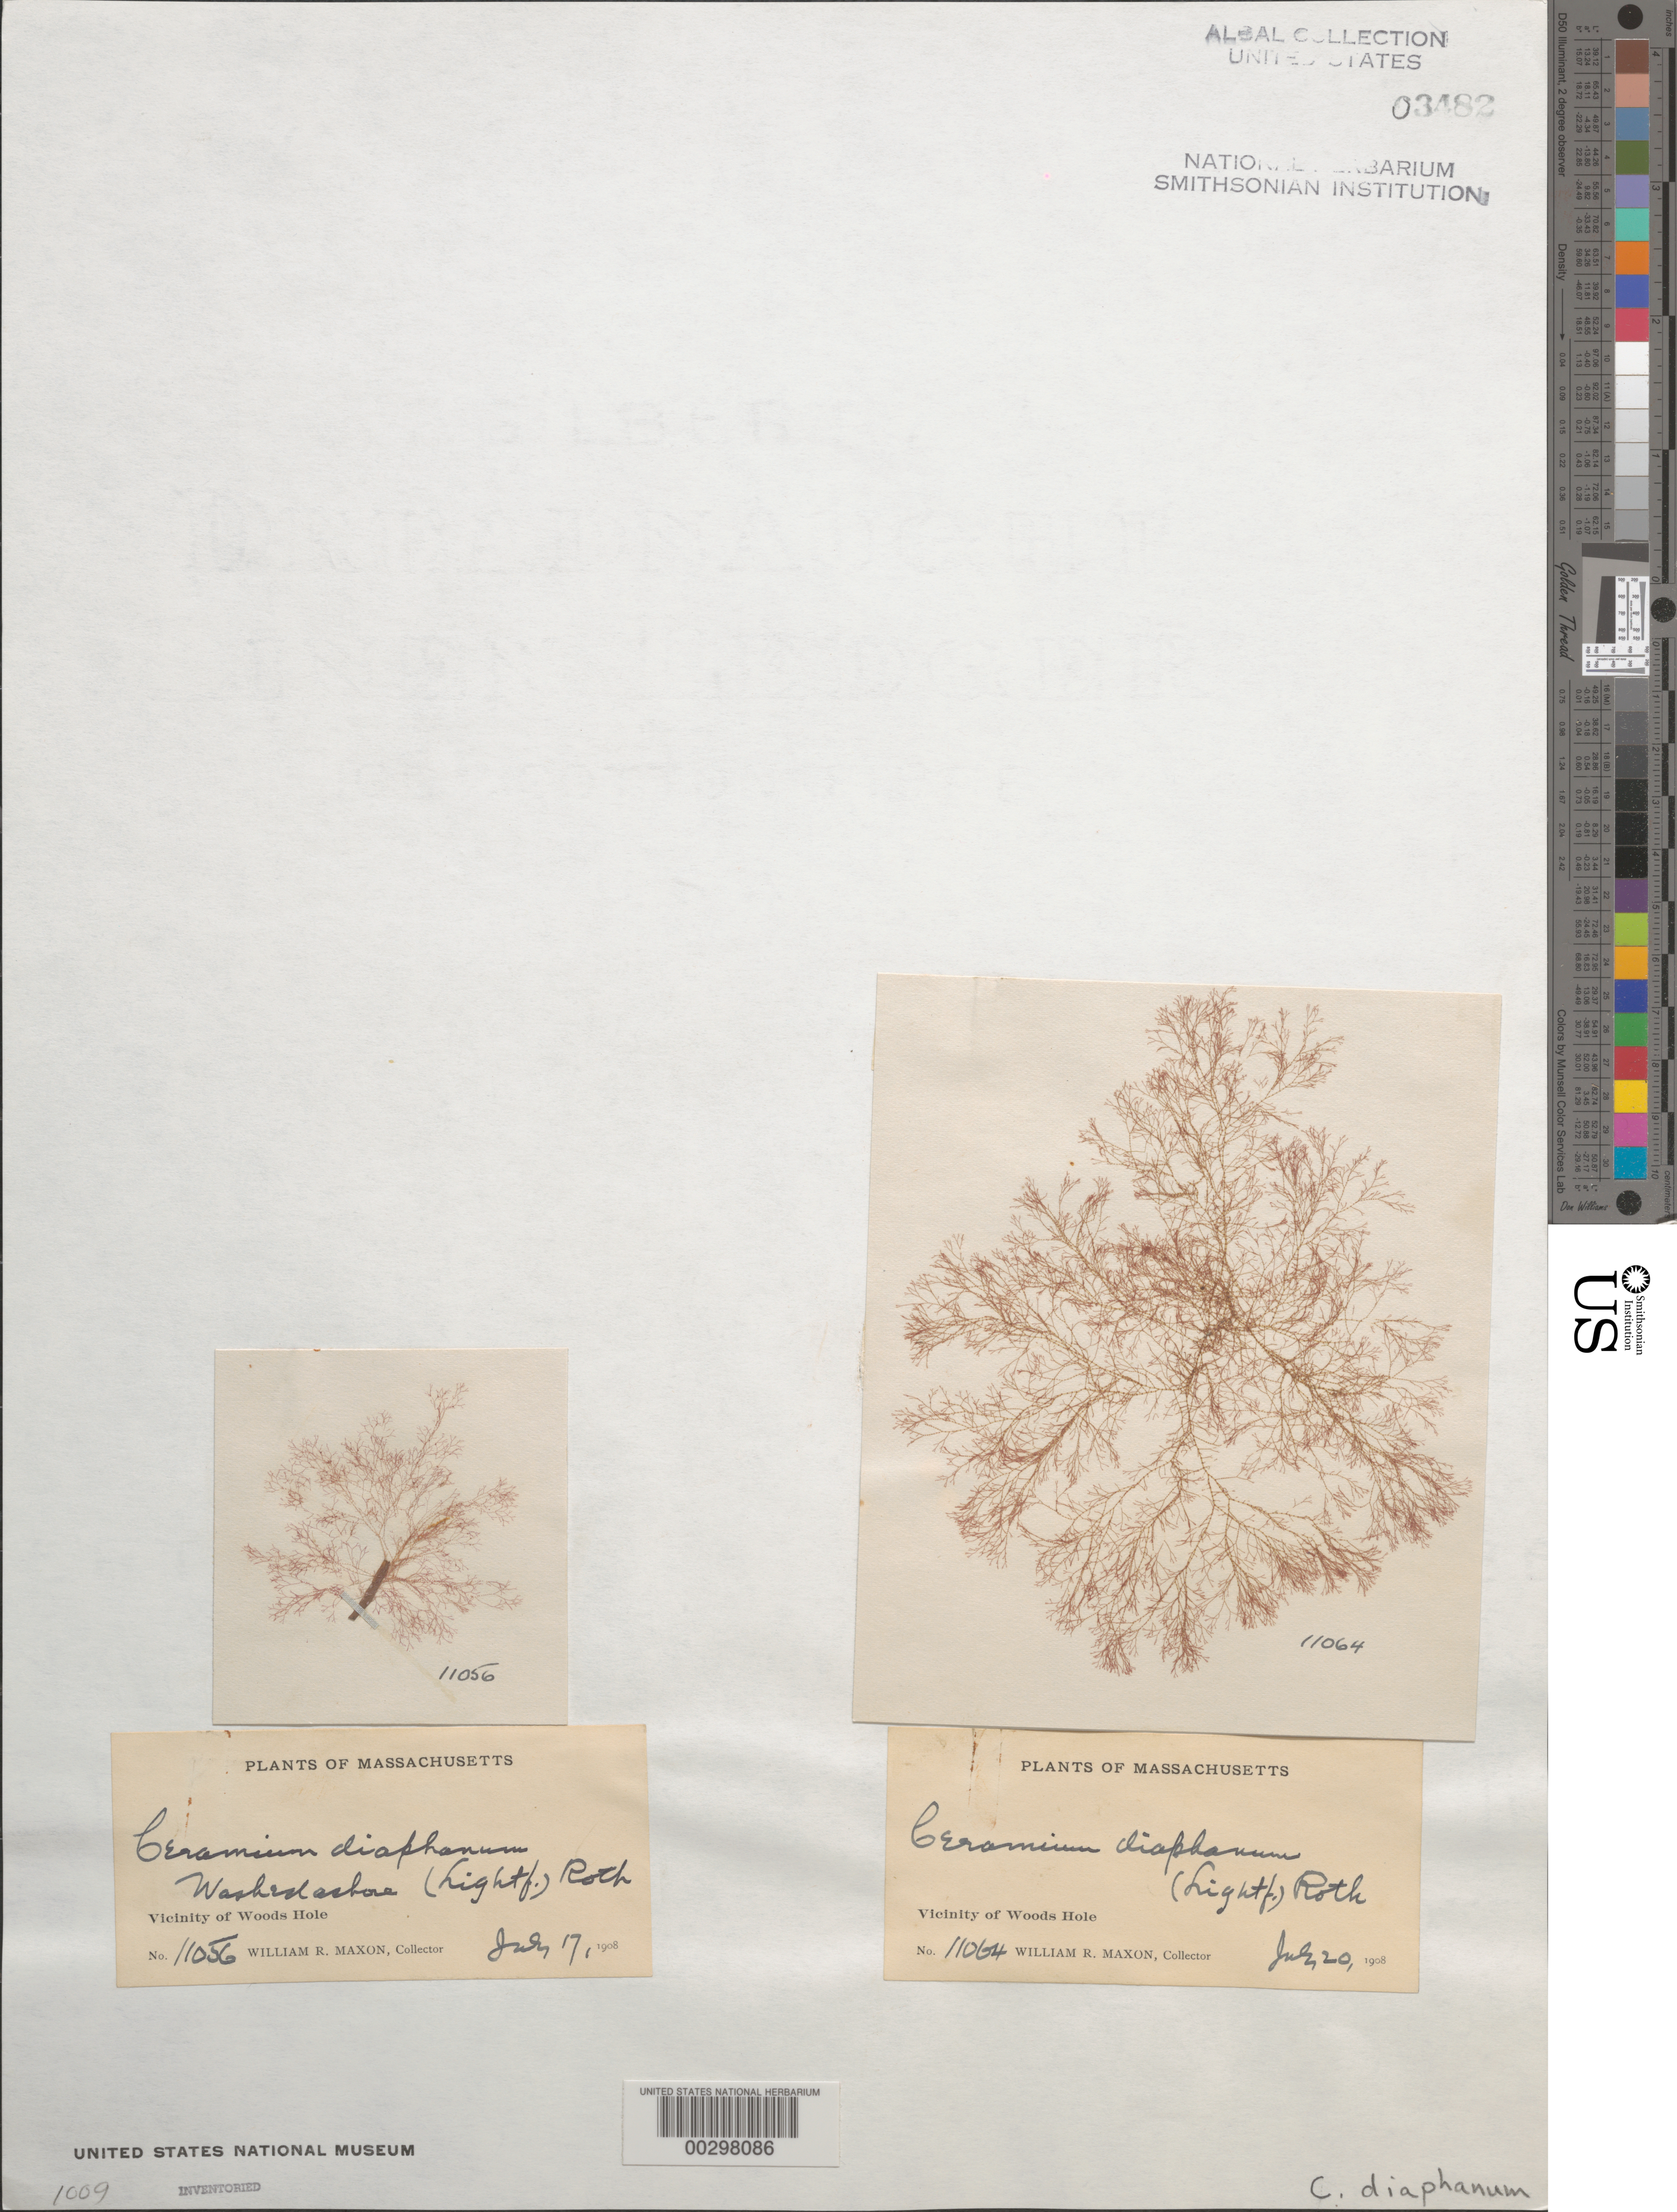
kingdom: Plantae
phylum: Rhodophyta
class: Florideophyceae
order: Ceramiales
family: Ceramiaceae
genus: Ceramium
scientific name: Ceramium diaphanum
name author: (Lightf.) Roth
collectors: W. R. Maxon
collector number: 11056 & 11064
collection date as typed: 17 Jul 1908 AND 20 Jul 1908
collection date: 1908-07-17,1908-07-20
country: United States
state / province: Massachusetts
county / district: Barnstable County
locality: Woods Hole area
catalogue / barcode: US 3482